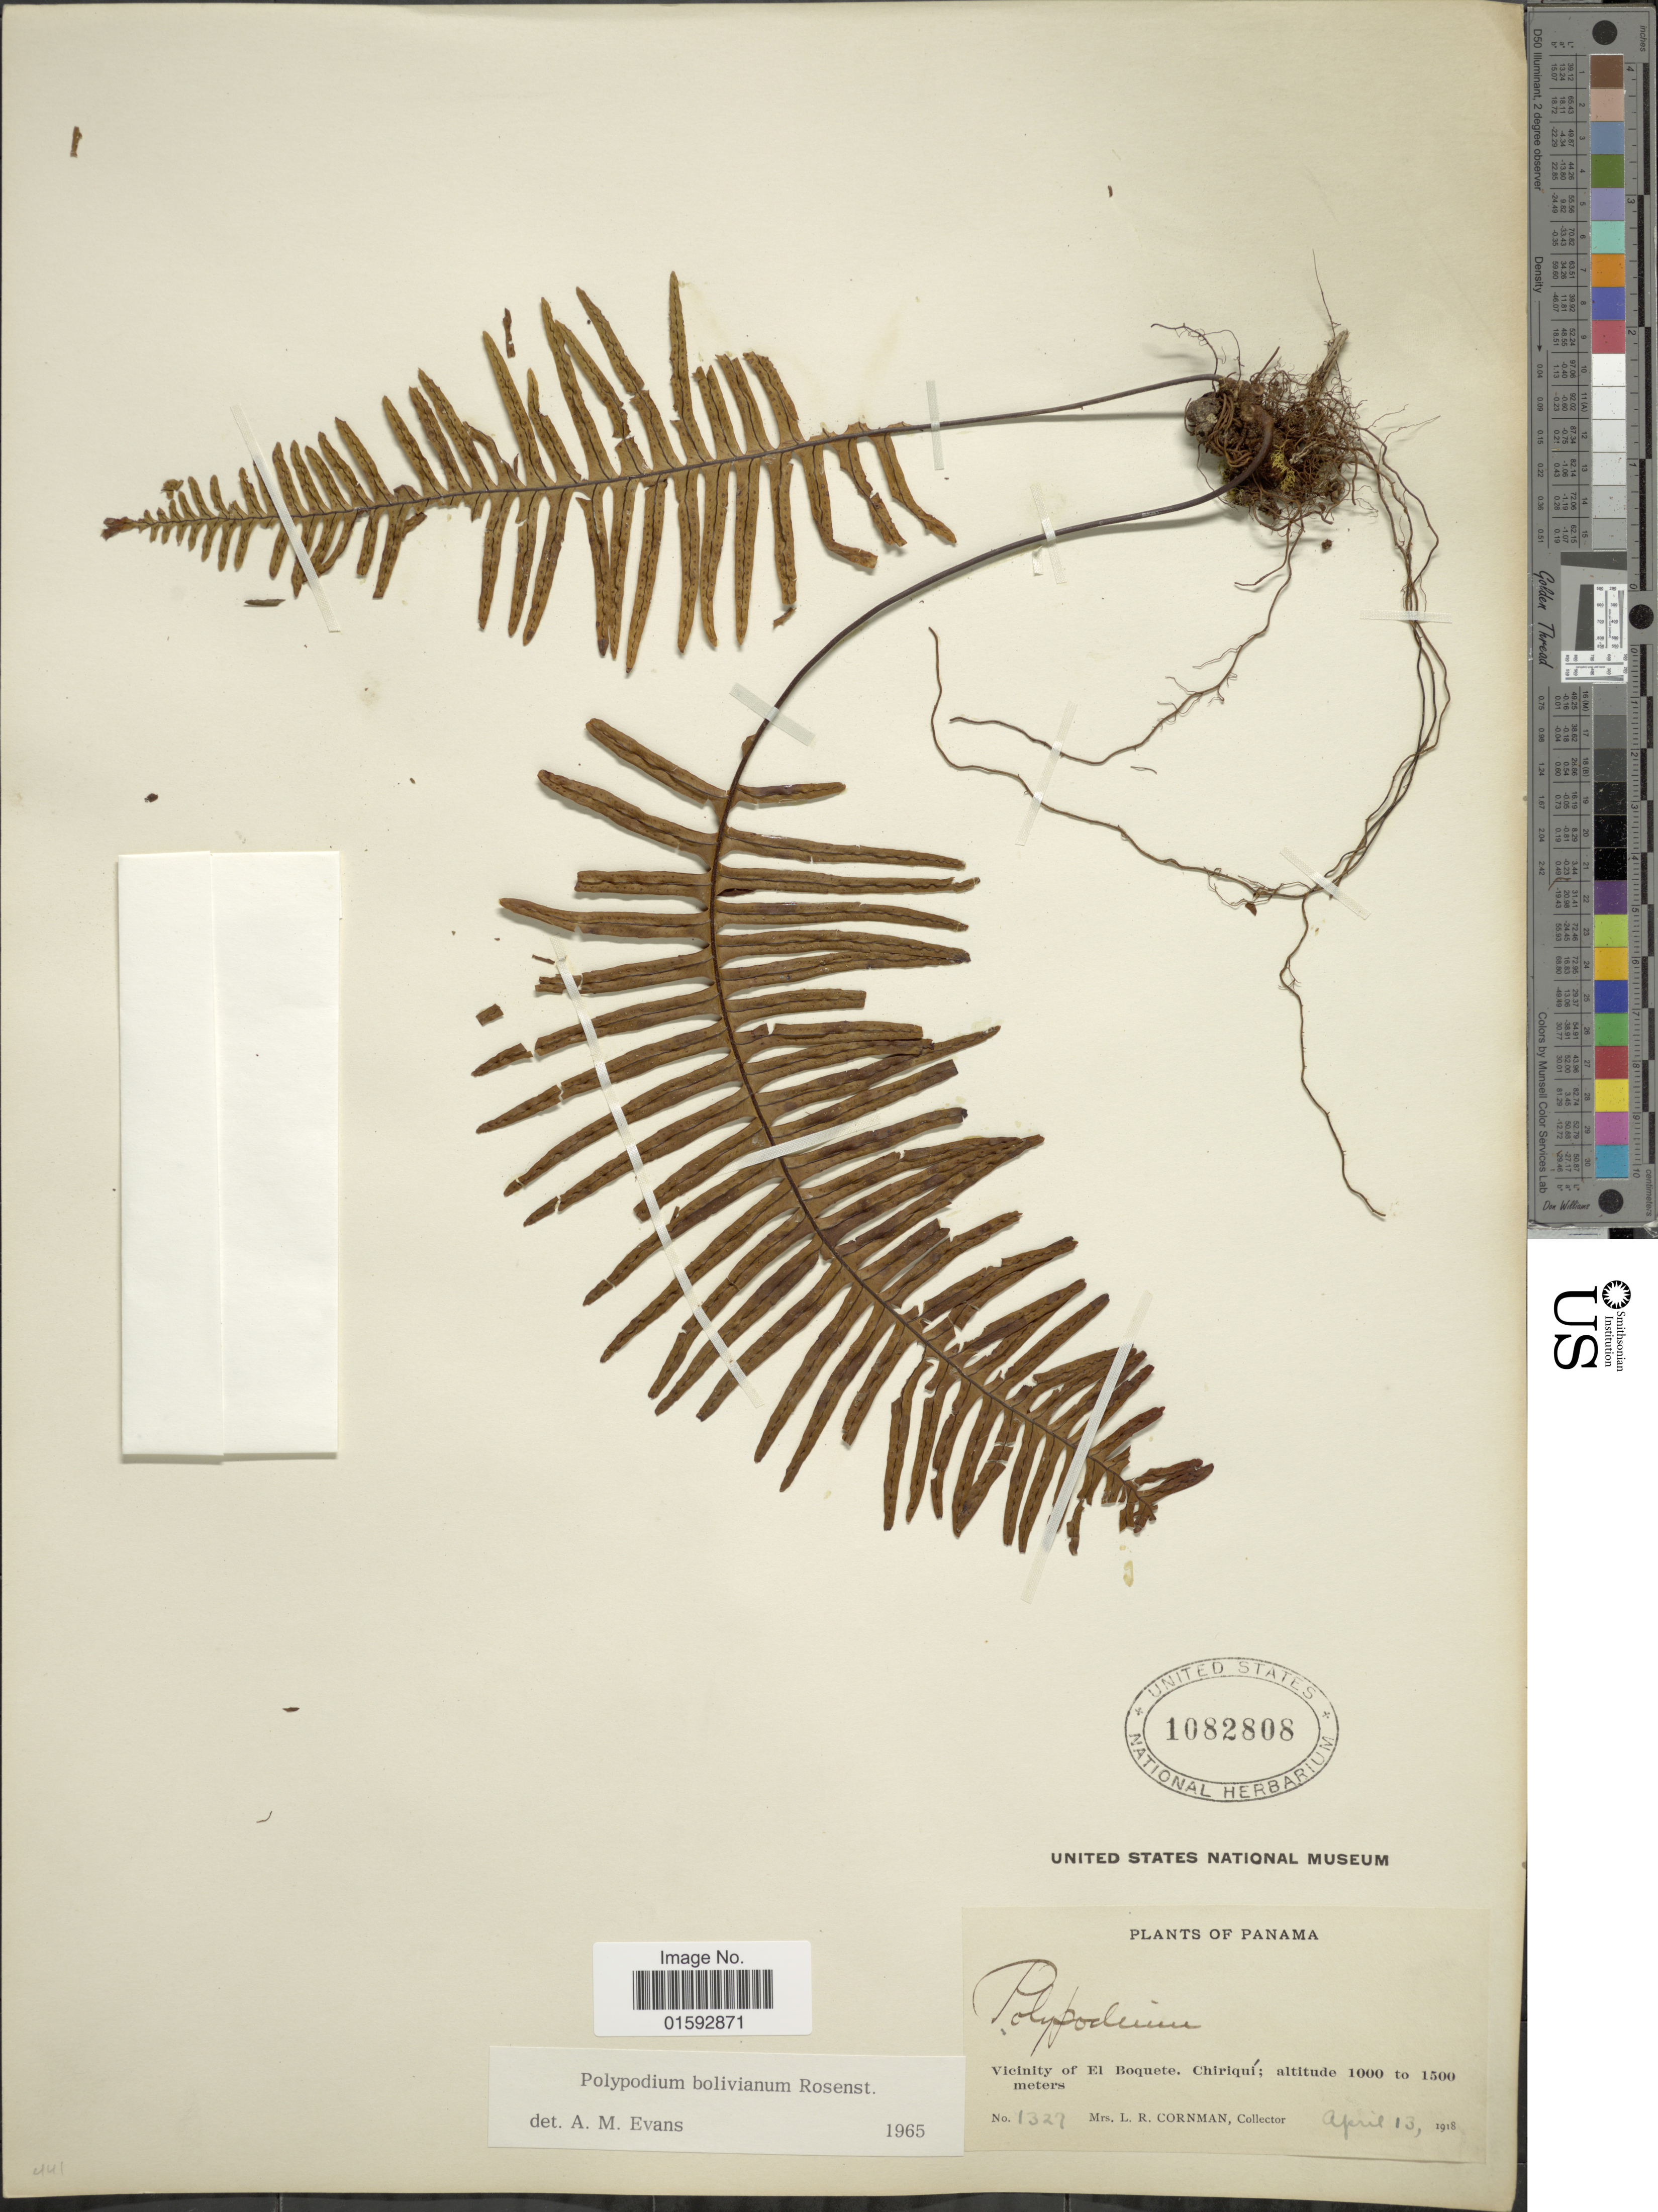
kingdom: Plantae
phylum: Tracheophyta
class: Polypodiopsida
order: Polypodiales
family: Polypodiaceae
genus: Pecluma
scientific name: Pecluma divaricata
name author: (E. Fourn.) Mickel & Beitel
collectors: L. Cornman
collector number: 1327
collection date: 1918-04-13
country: Panama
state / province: Chiriqui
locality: Vicinity of El Boquete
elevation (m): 1000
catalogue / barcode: US 1082808